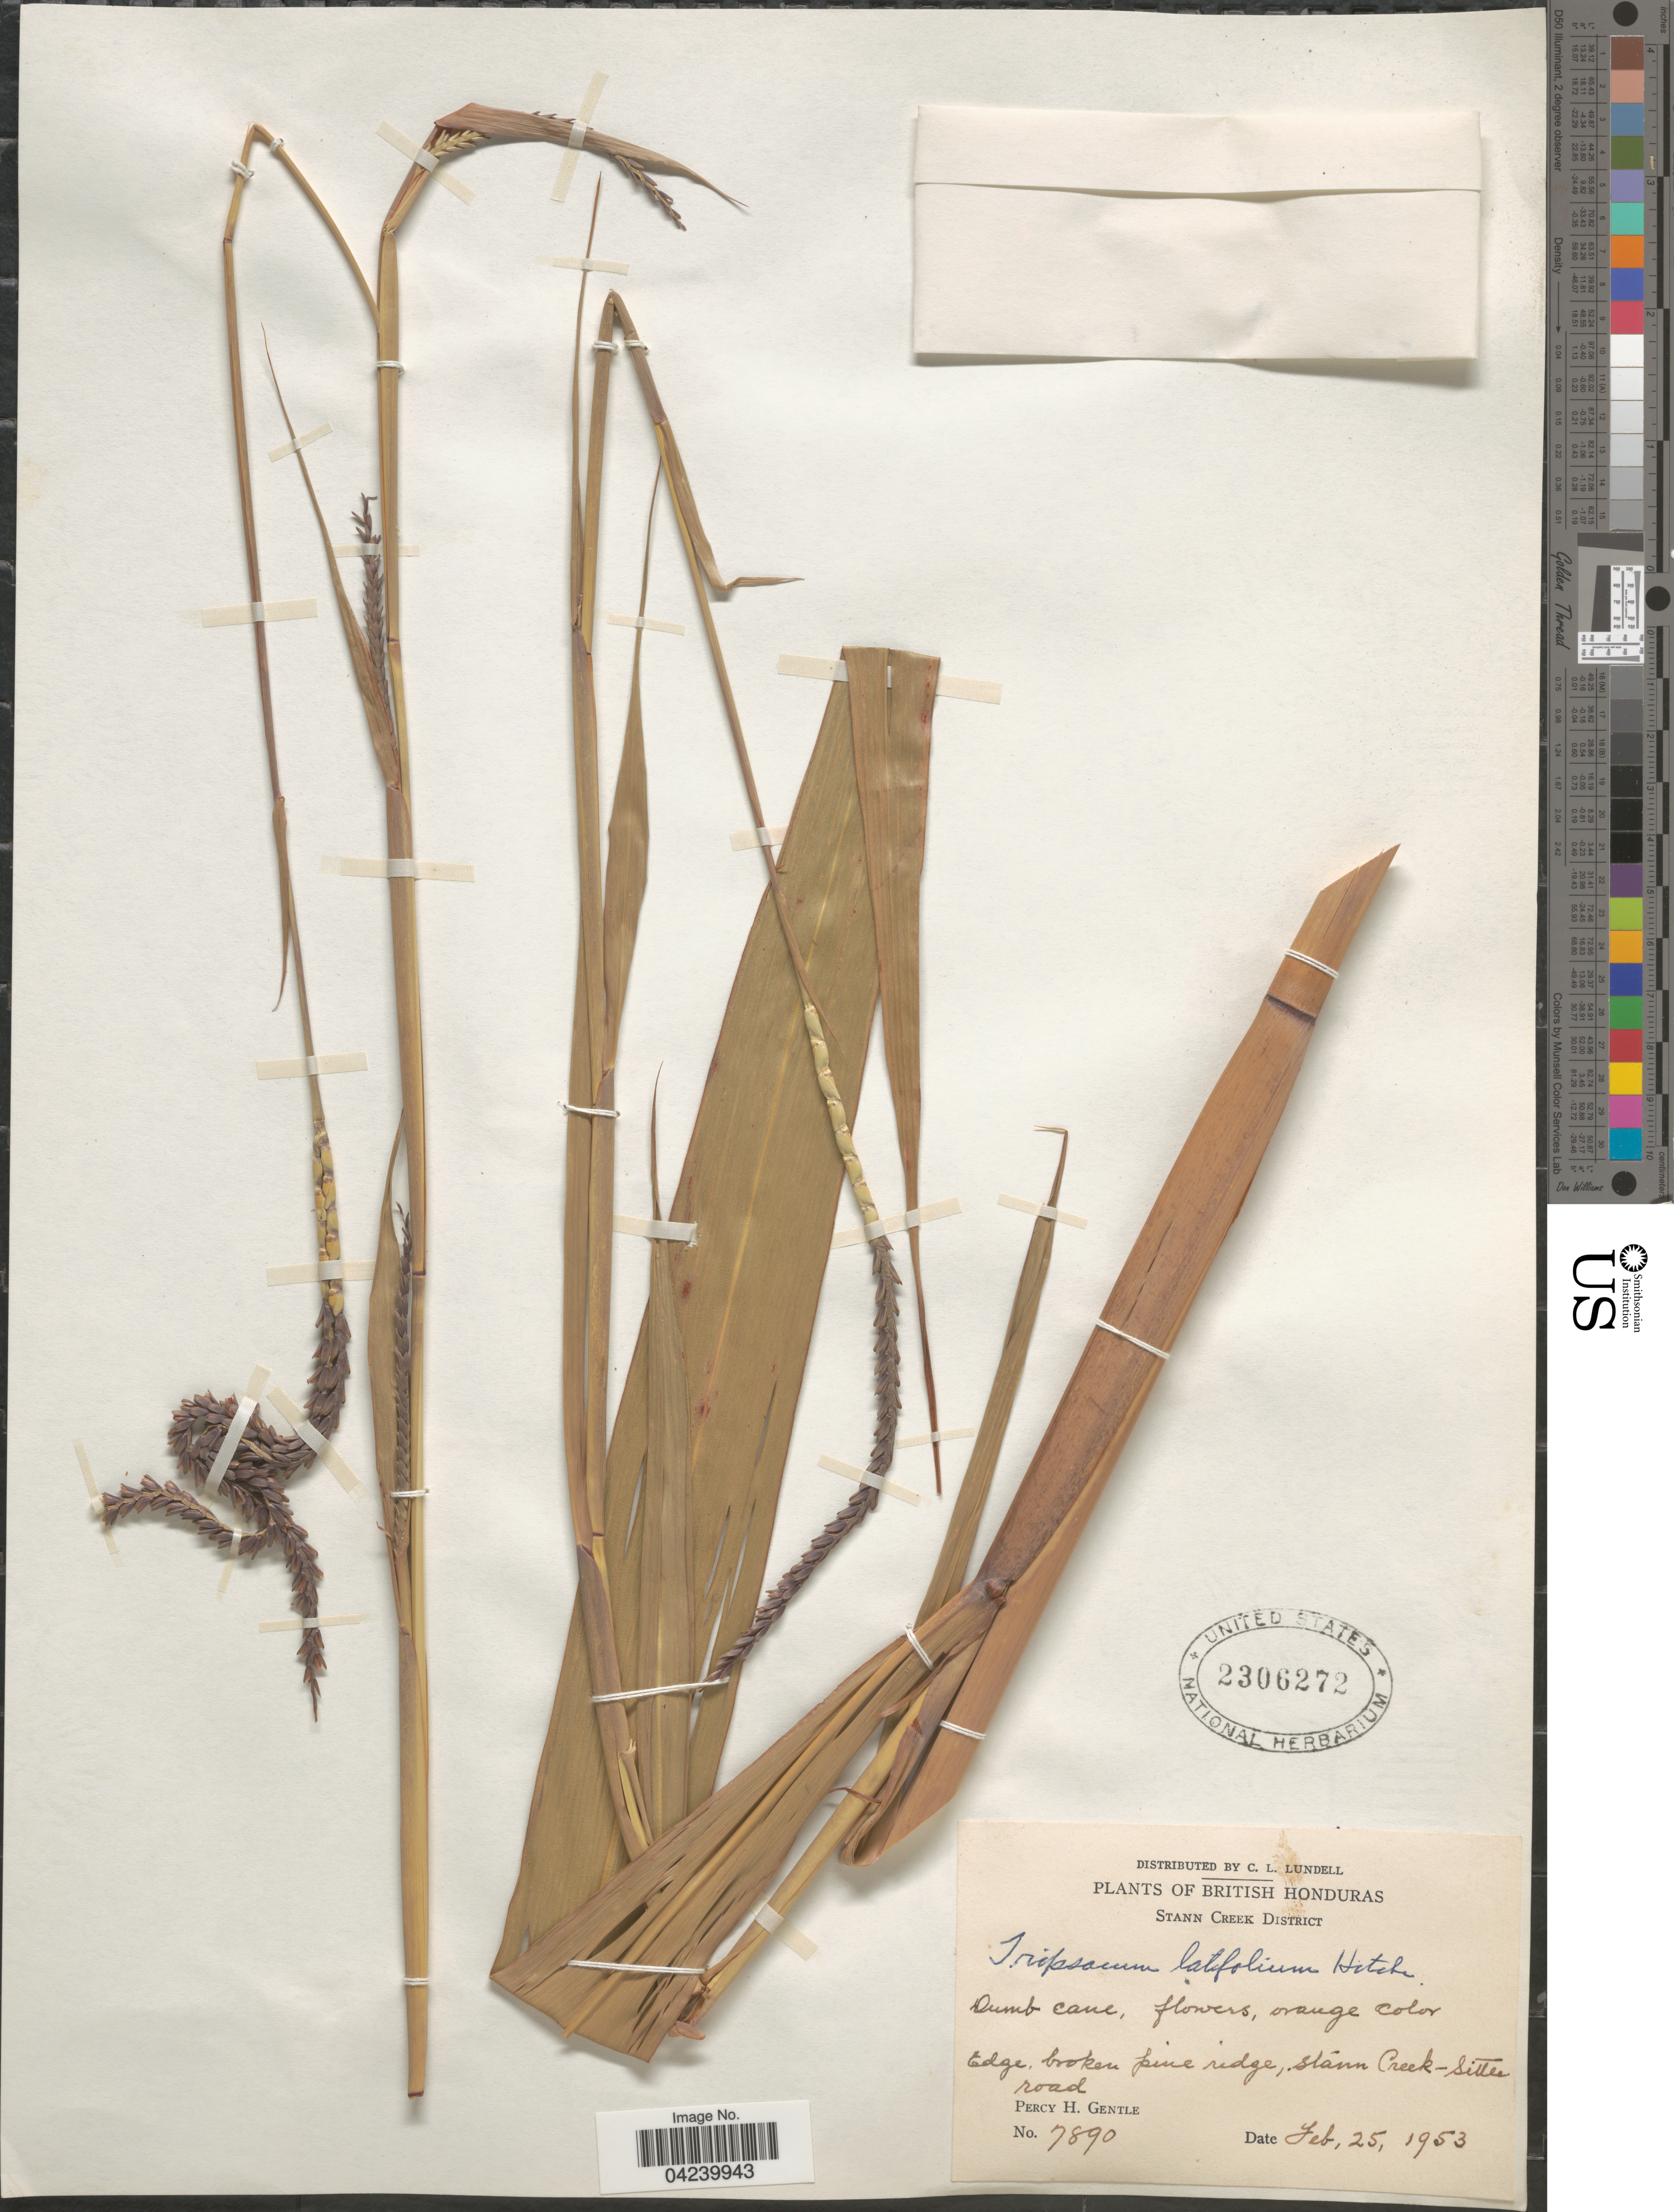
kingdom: Plantae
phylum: Tracheophyta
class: Liliopsida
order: Poales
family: Poaceae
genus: Tripsacum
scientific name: Tripsacum latifolium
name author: Hitchc.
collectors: P. H. Gentle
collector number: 7890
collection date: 1953-02-25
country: Belize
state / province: Stann Creek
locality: British Honduras. Stann Creek District. Edge, broken pine ridge, Stann Creek-Sittee road.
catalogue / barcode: US 2306272